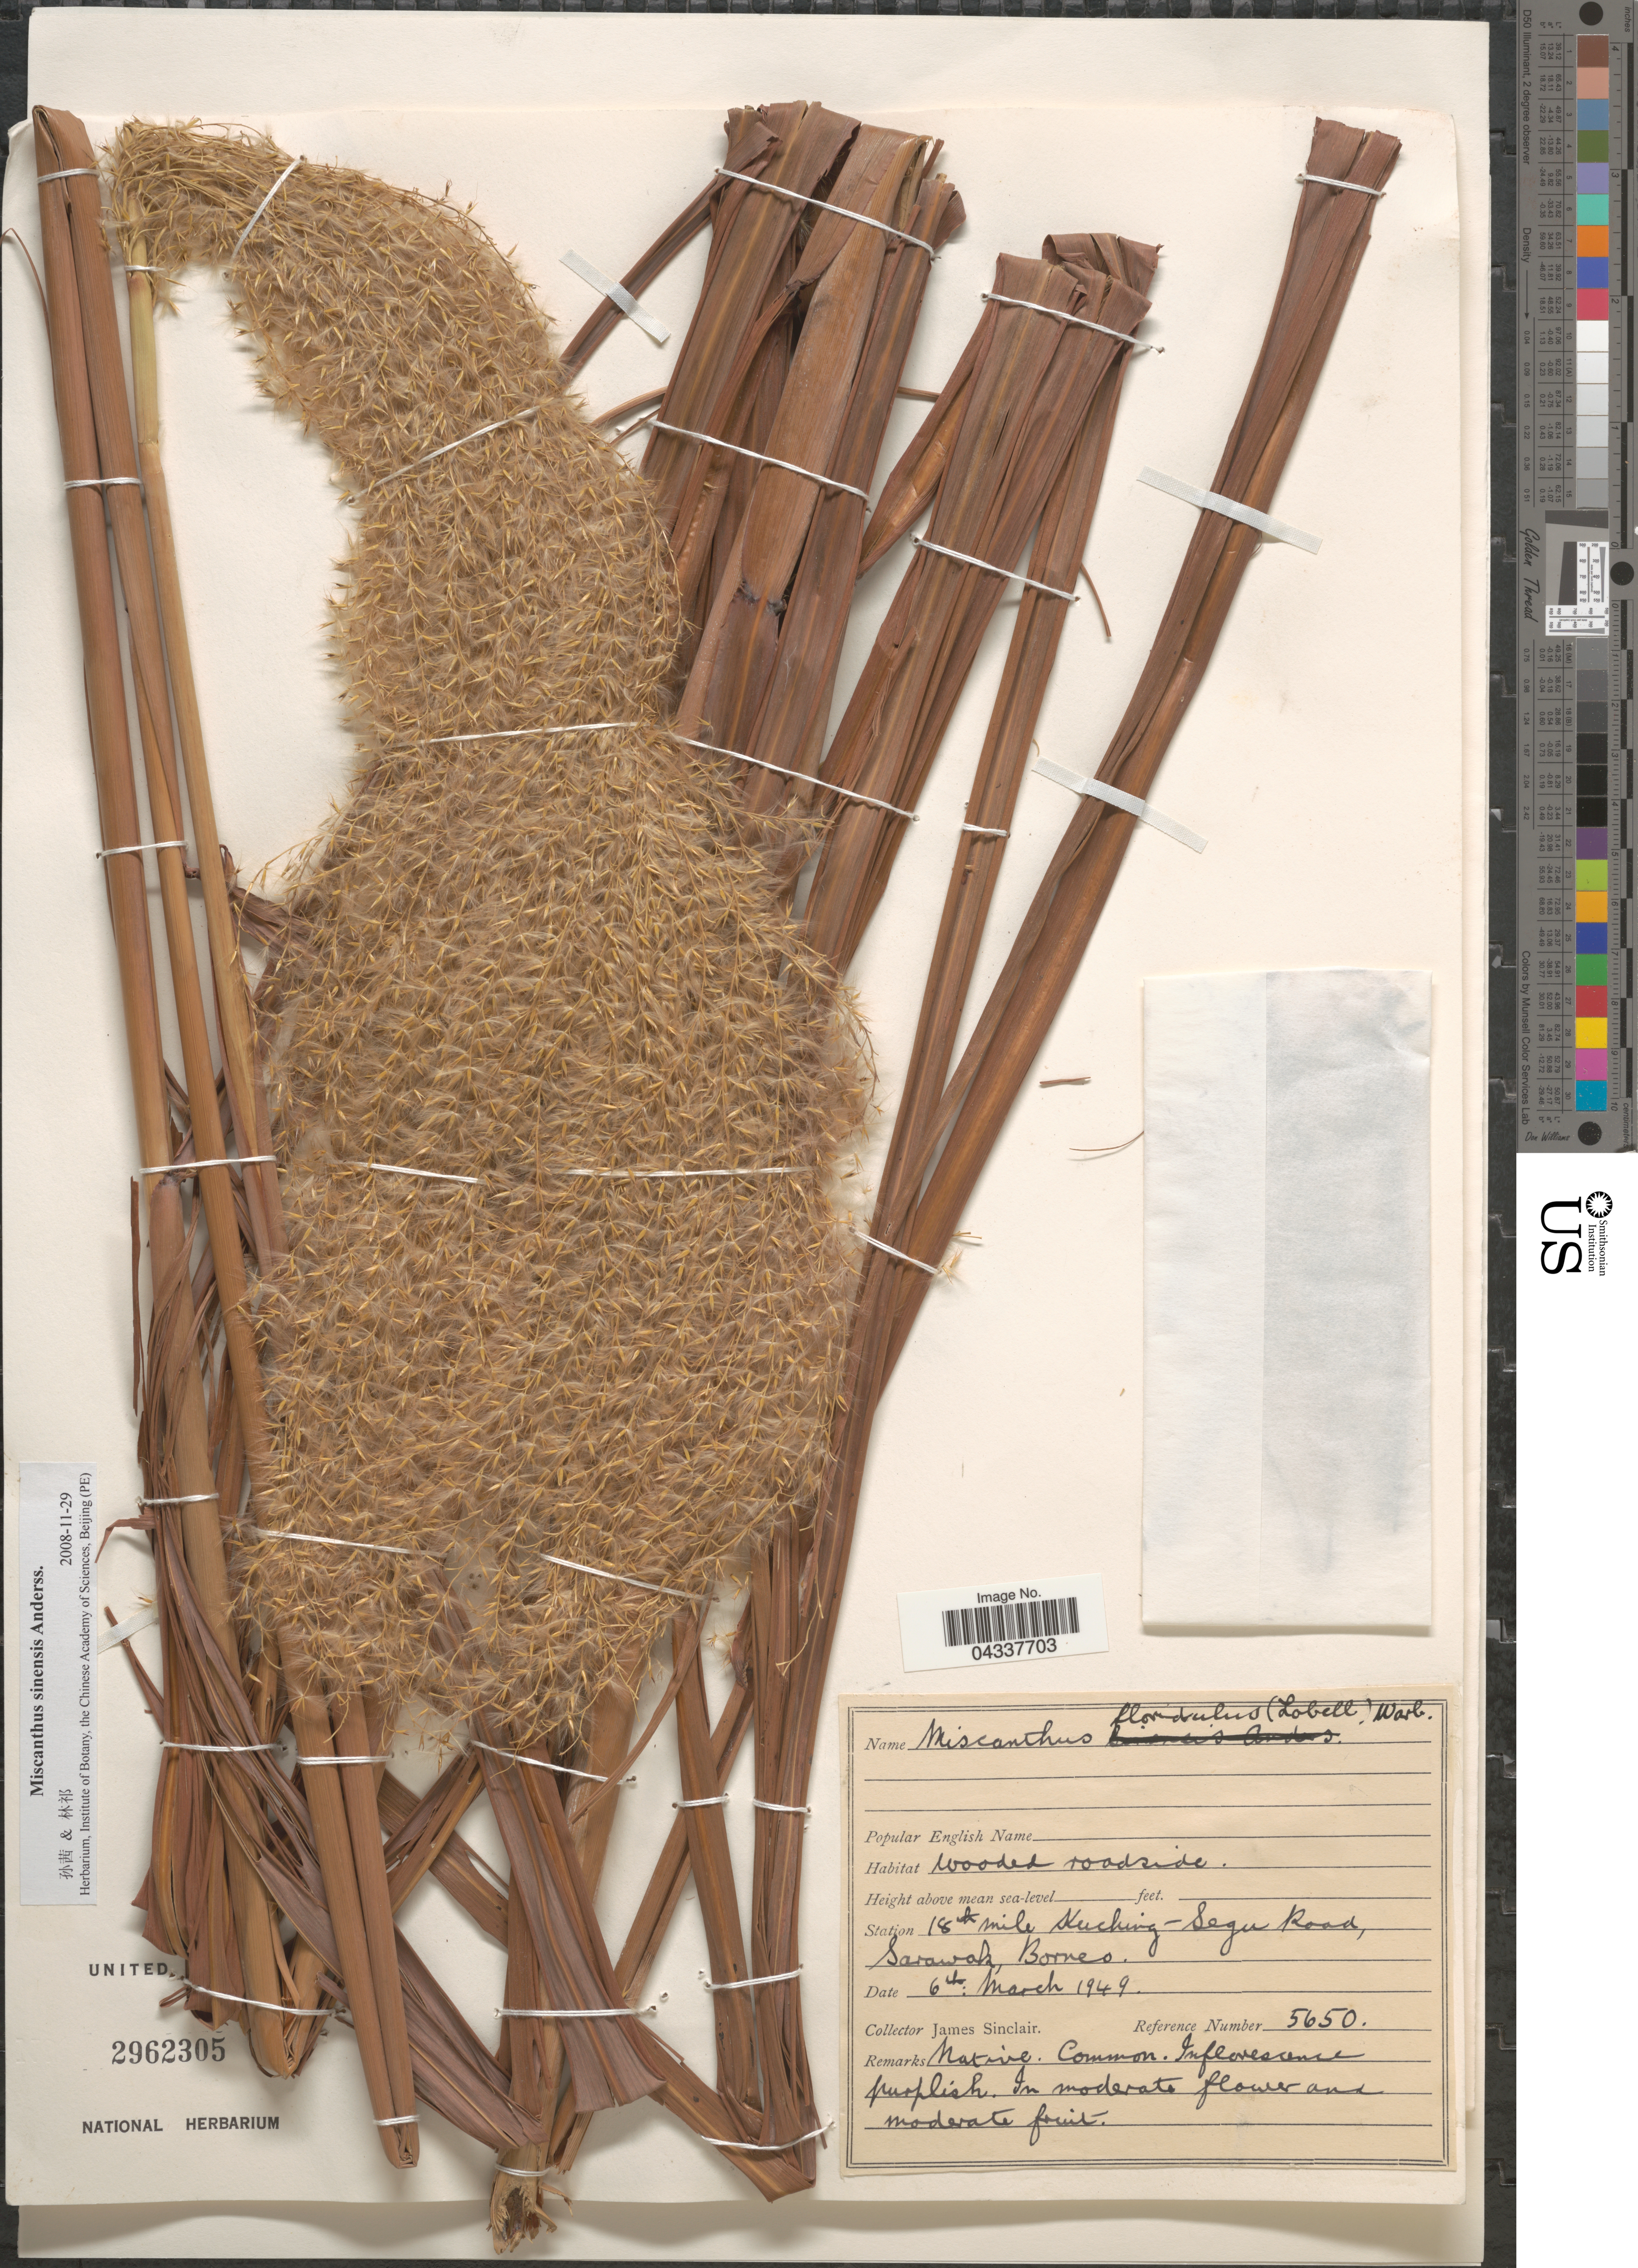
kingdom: Plantae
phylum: Tracheophyta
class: Liliopsida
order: Poales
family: Poaceae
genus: Miscanthus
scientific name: Miscanthus sinensis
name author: Andersson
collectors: J. Sinclair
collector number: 5650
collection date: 1949-03-06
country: Malaysia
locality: Station 18th mile Kuching-Segu Road, Savannah, Borneo.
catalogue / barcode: US 2962305